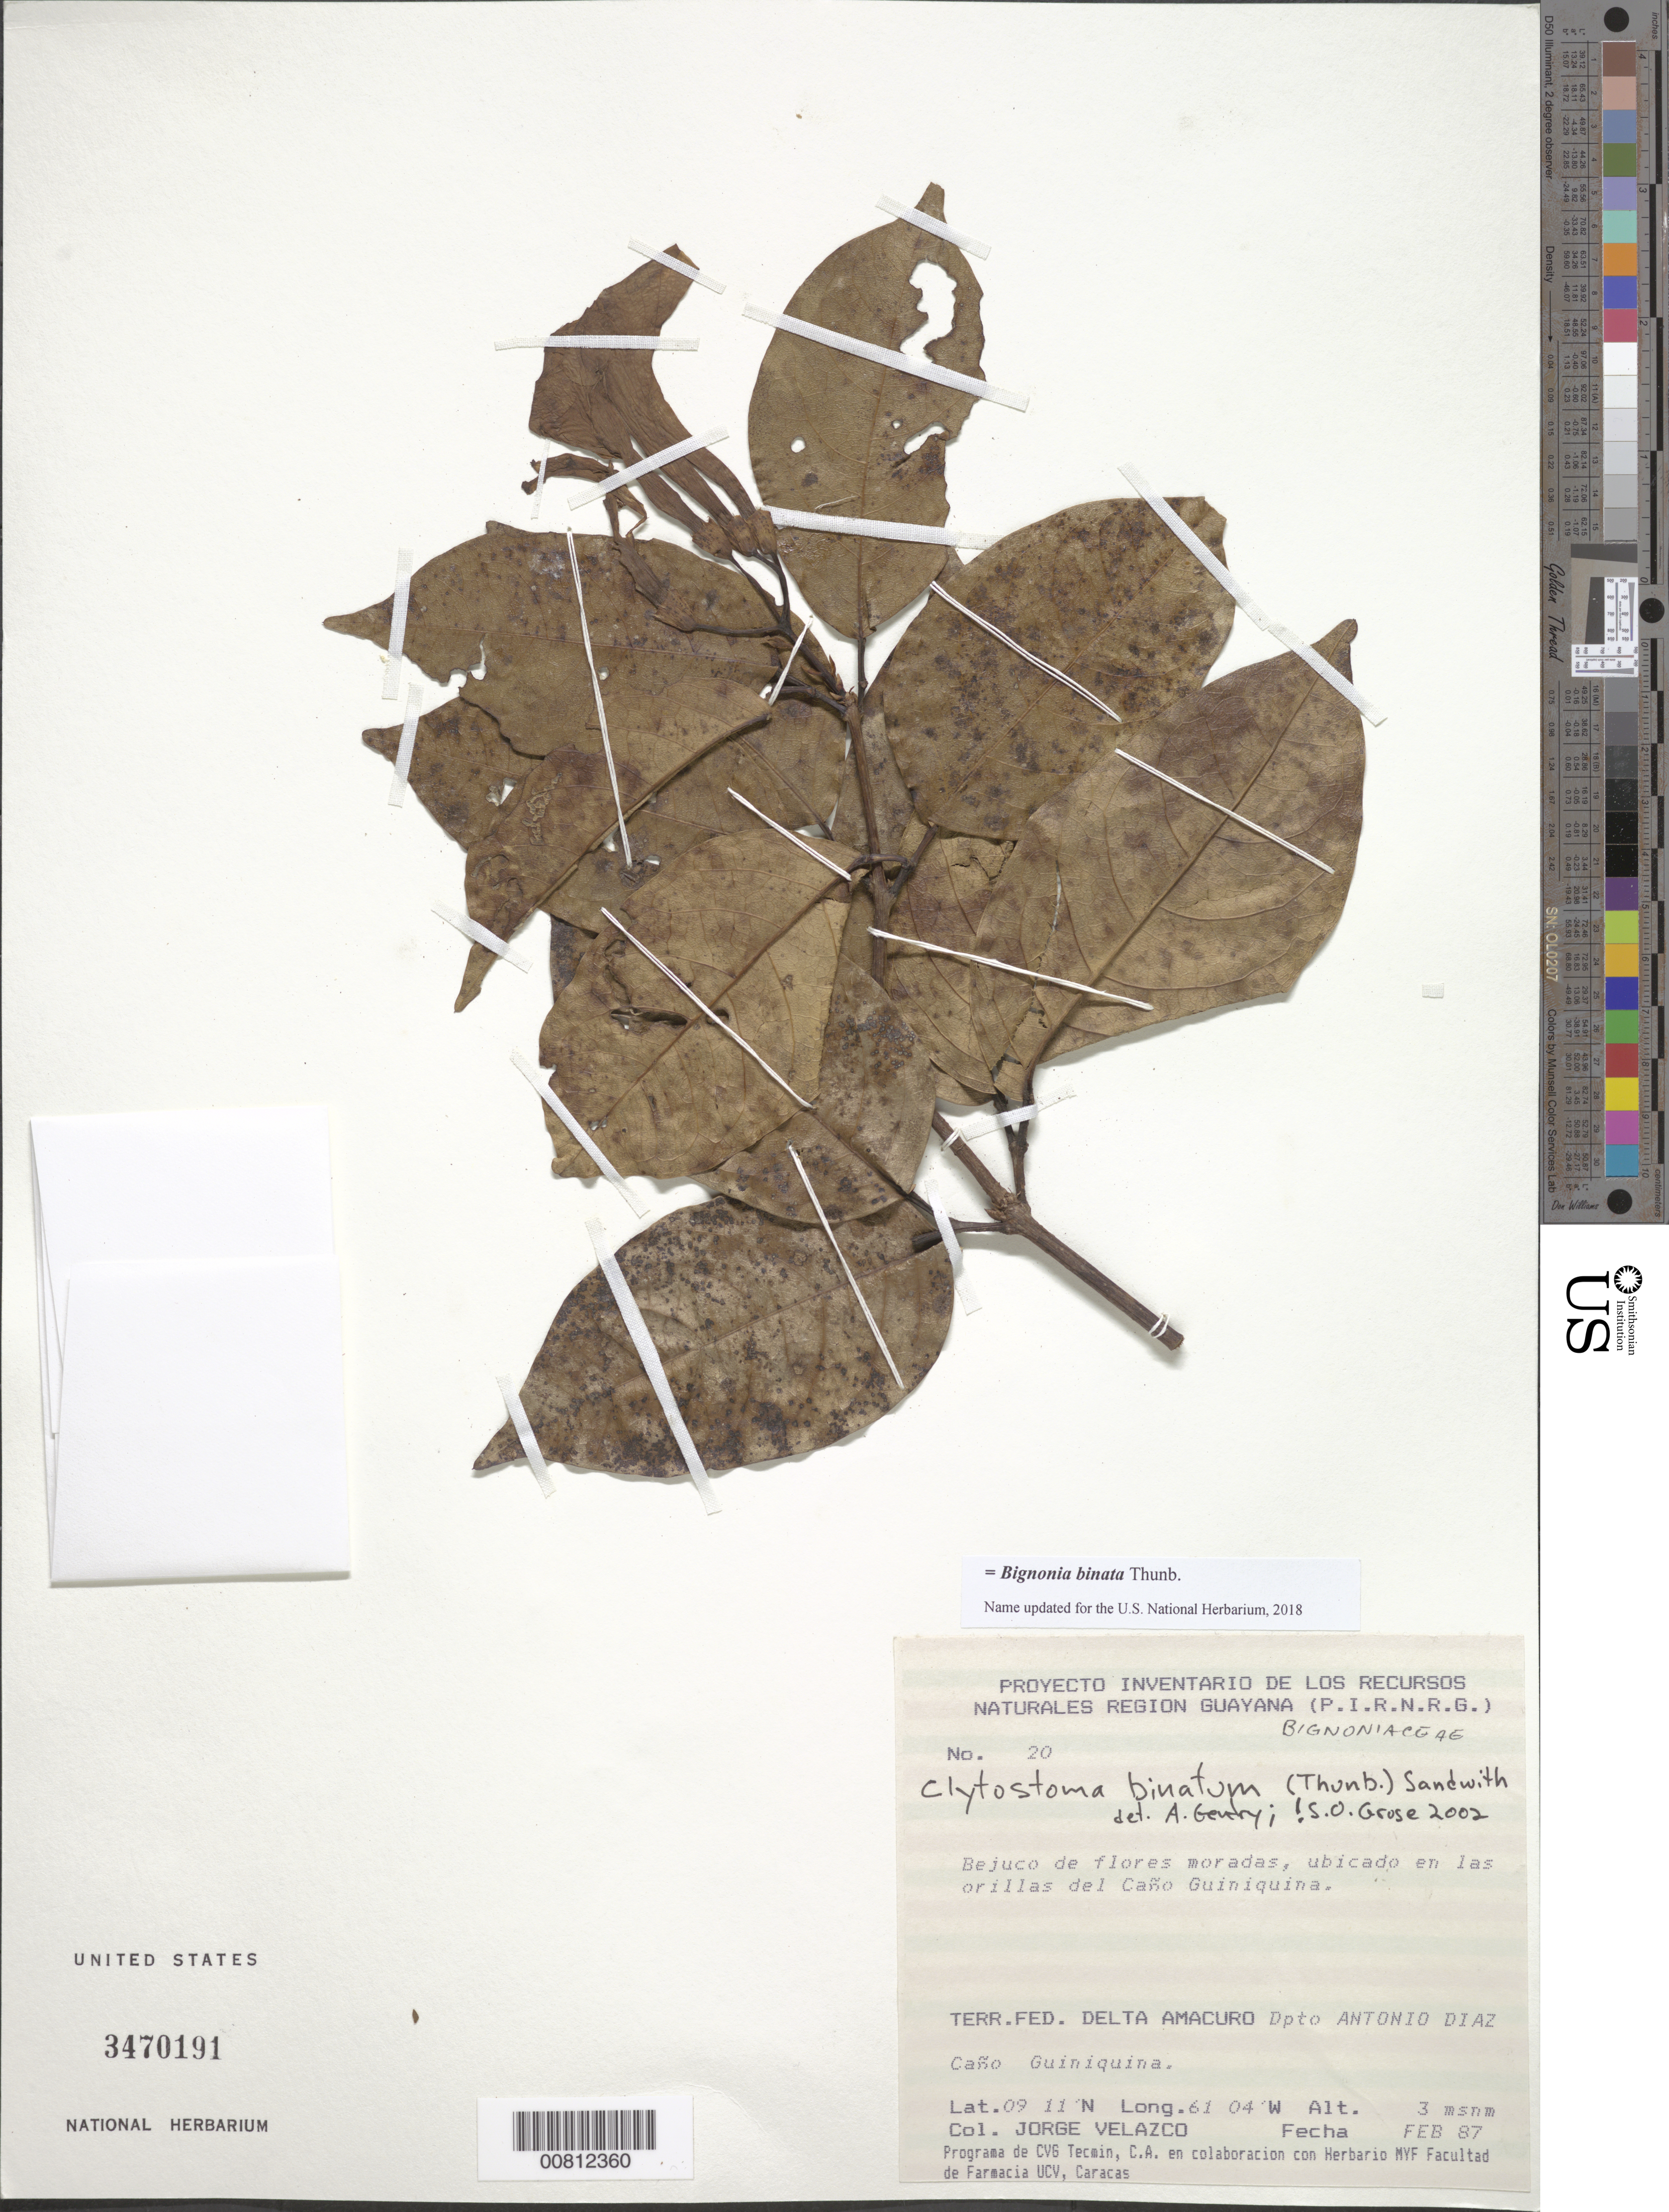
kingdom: Plantae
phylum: Tracheophyta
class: Magnoliopsida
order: Lamiales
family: Bignoniaceae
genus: Bignonia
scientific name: Bignonia binata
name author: Thunb.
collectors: J. Velazco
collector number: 20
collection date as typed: Feb-87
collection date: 1987-02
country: Venezuela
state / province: Delta Amacuro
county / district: Antonio Díaz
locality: Caño Guiniquina, alrededor del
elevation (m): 3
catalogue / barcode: US 3470191